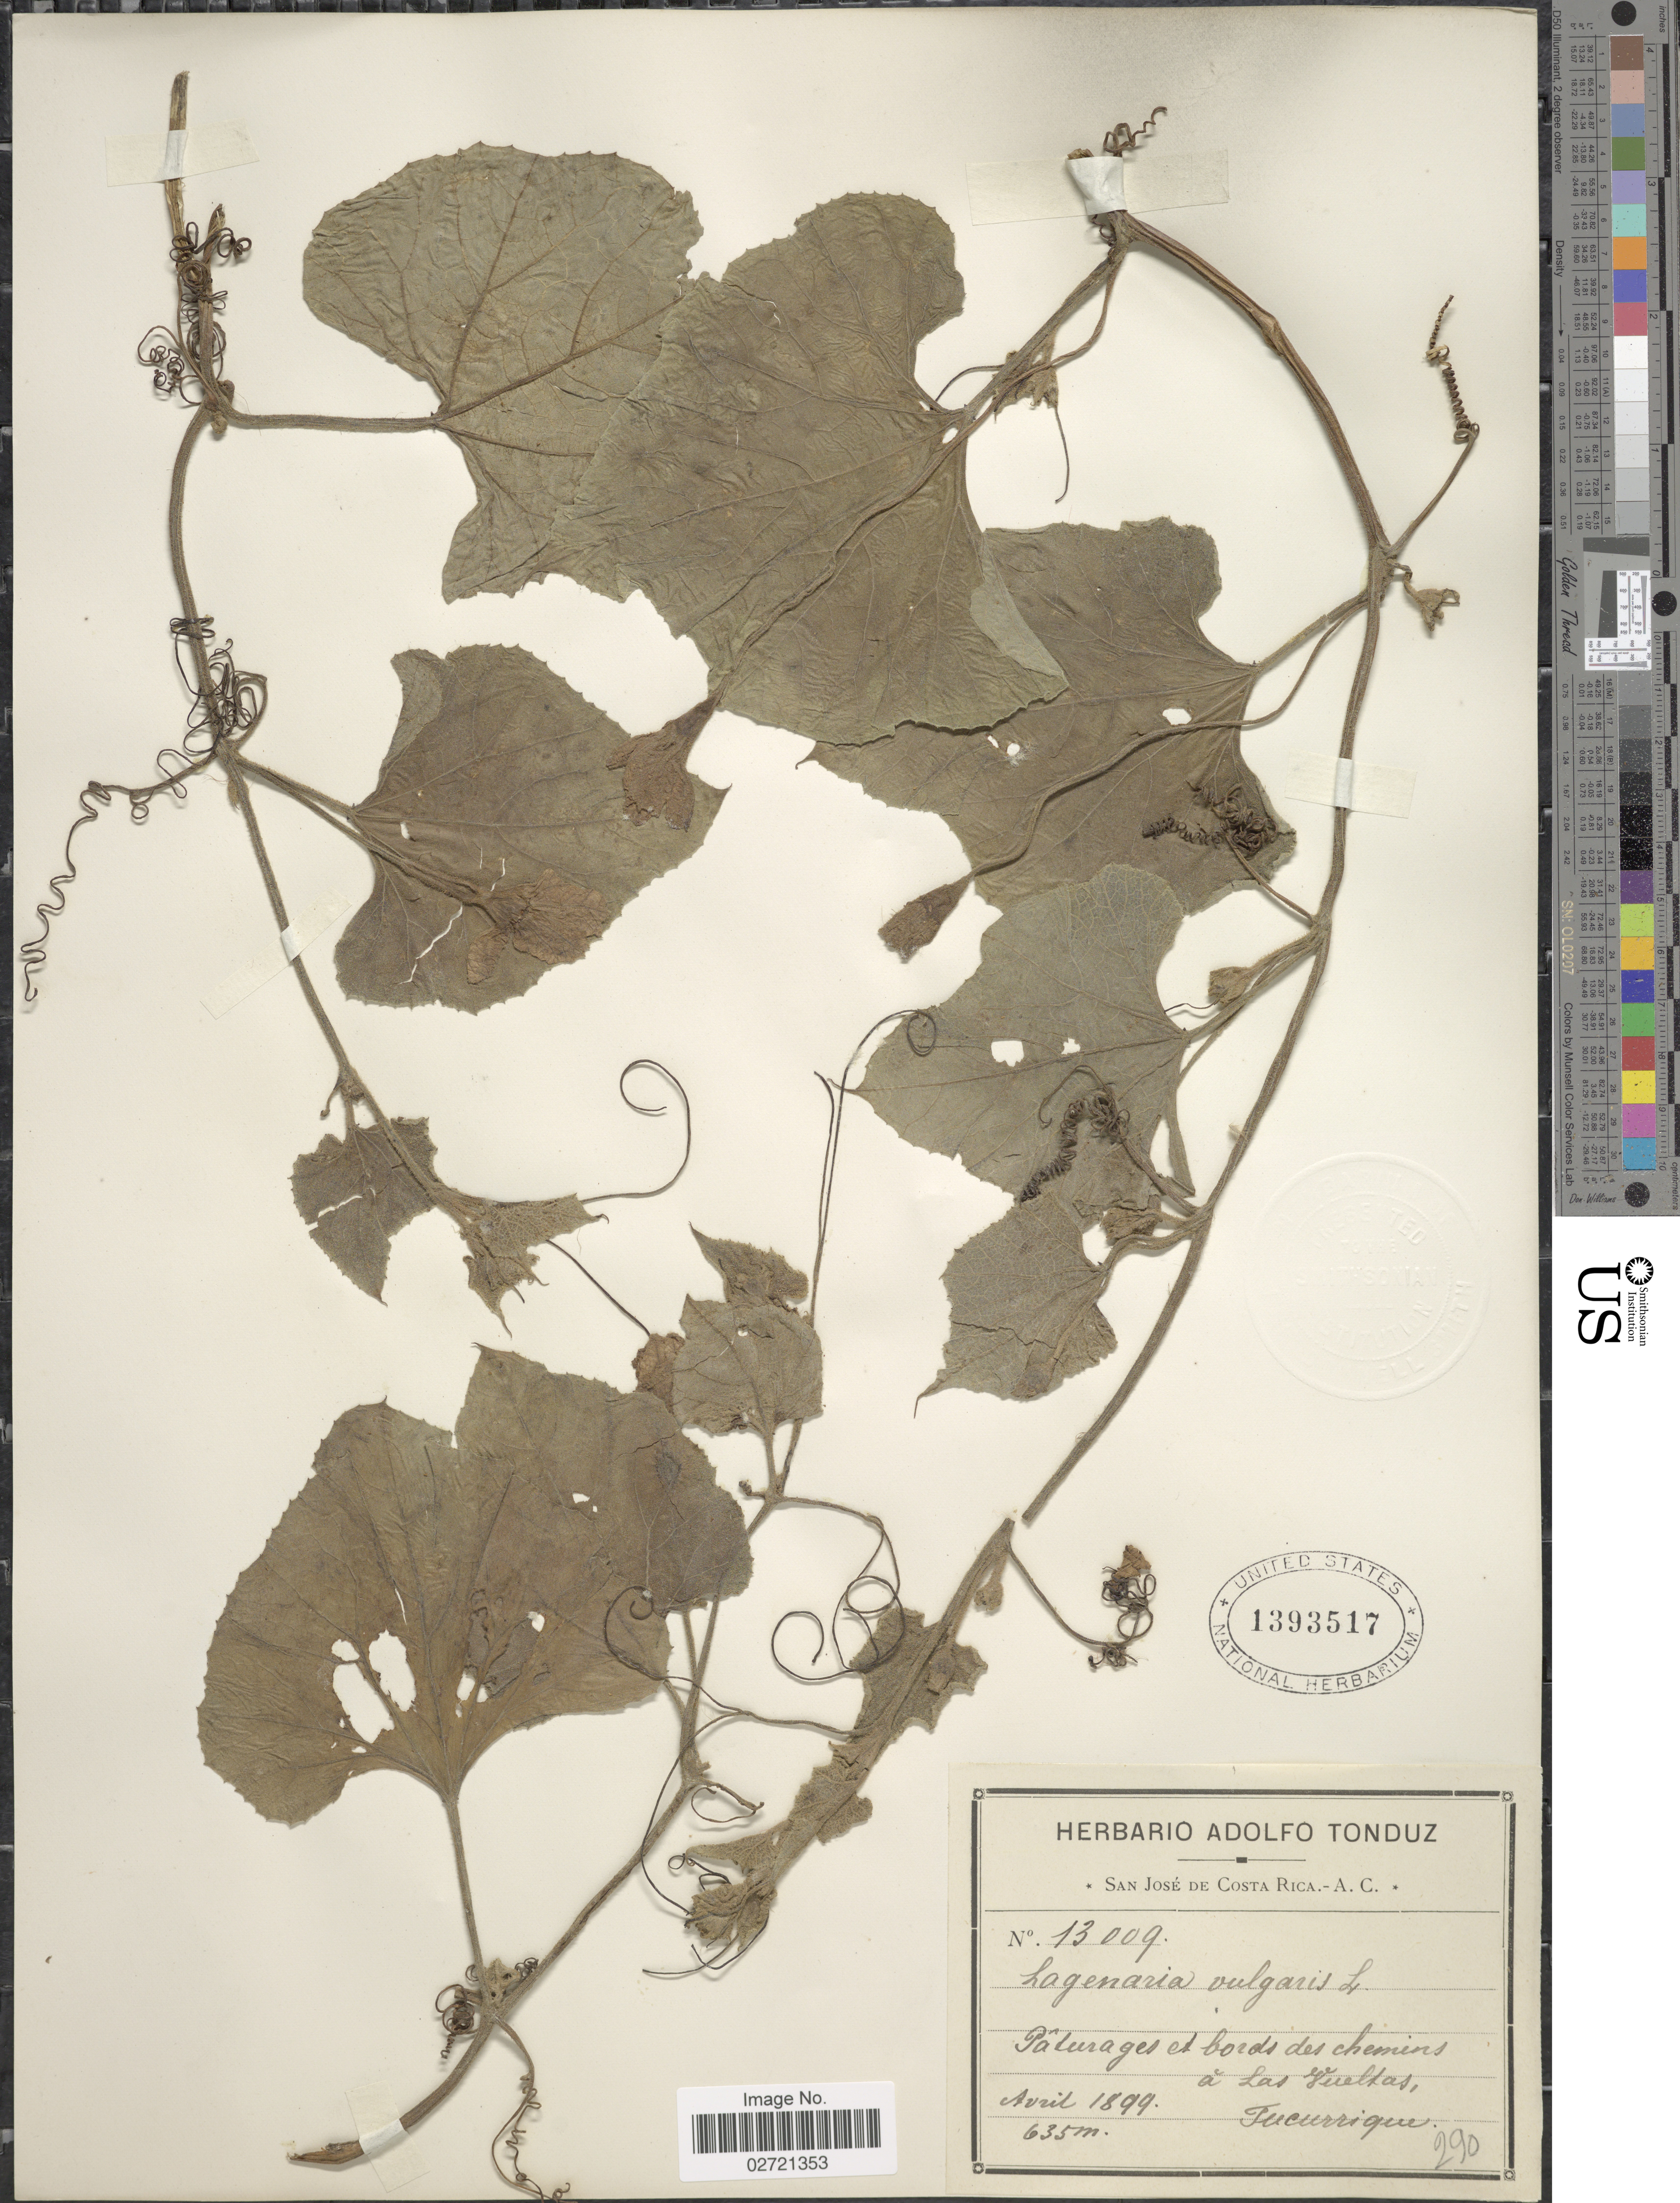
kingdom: Plantae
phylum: Tracheophyta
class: Magnoliopsida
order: Cucurbitales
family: Cucurbitaceae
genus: Lagenaria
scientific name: Lagenaria siceraria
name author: (Molina) Standl.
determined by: Nee, Michael H.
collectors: ex Herb. Adolfo Tonduz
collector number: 13009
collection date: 1899-04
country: Costa Rica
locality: Paturages et bords des chemins a Las Vueltas, Tucurrique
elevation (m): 635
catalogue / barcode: US 1393517